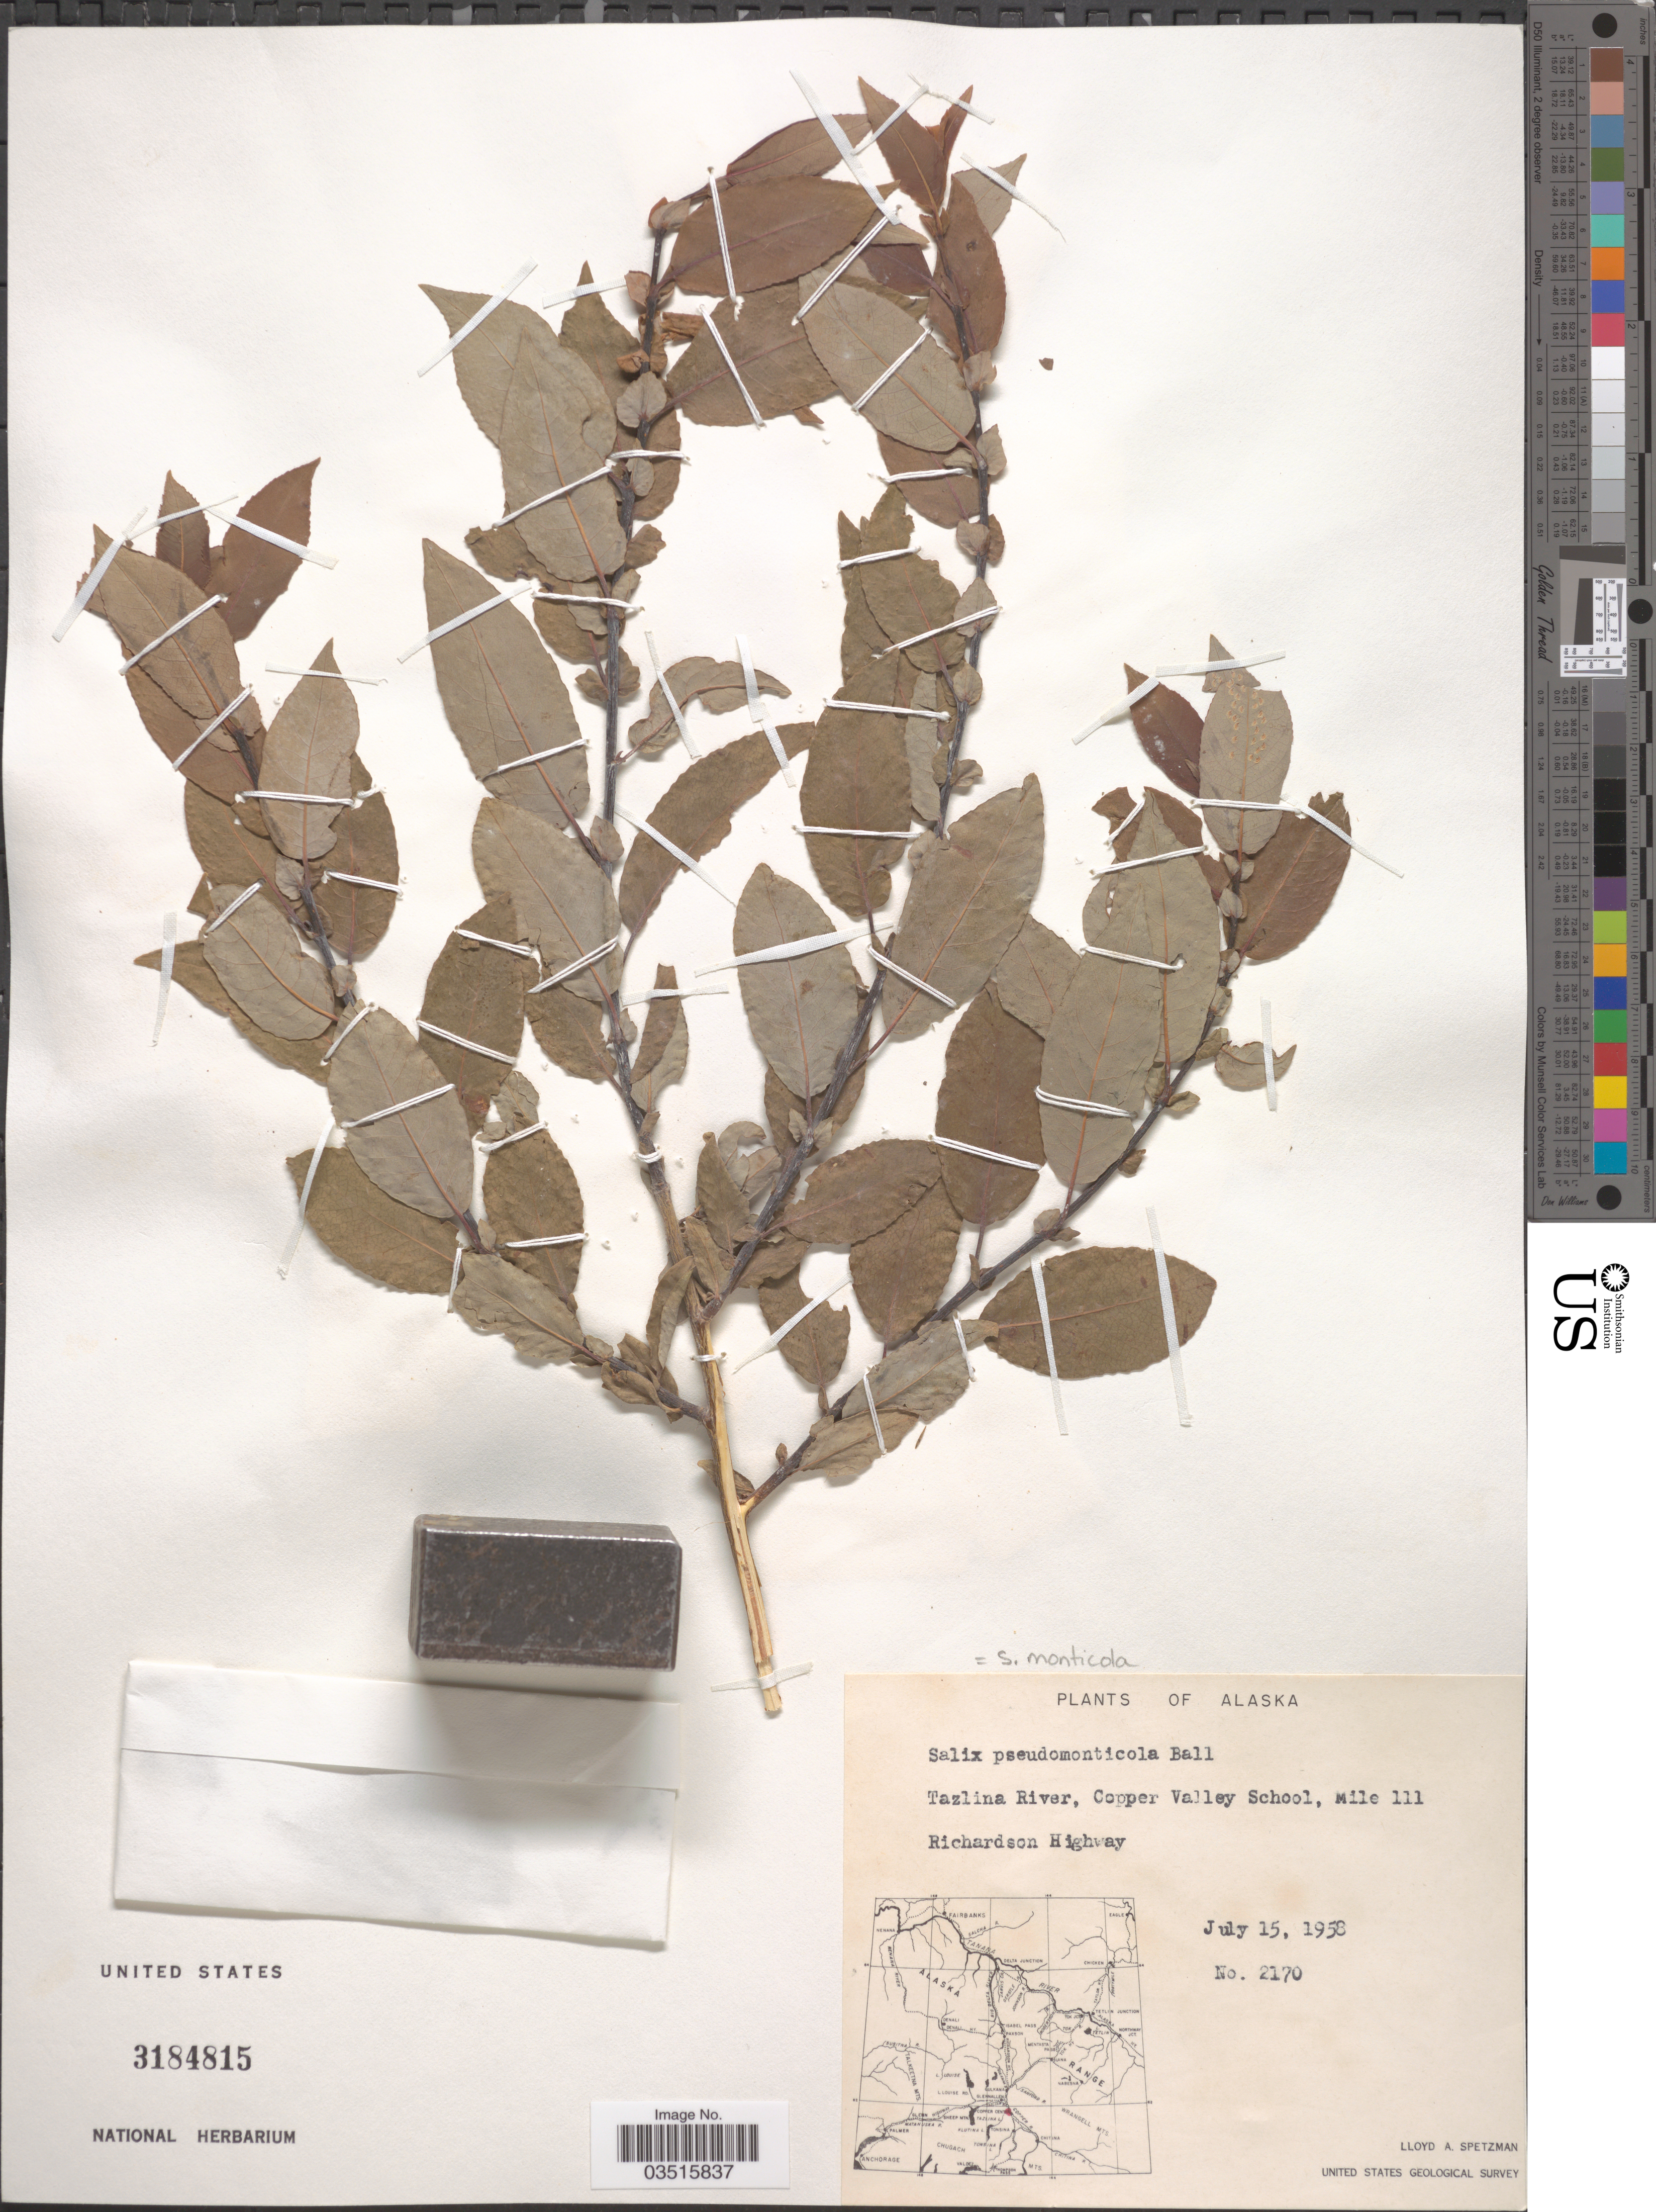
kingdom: Plantae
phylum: Tracheophyta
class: Magnoliopsida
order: Malpighiales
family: Salicaceae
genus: Salix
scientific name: Salix monticola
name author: Bebb.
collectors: L. Spetzman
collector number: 2170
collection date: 1958-07-15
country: United States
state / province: Alaska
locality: Tazlina River, Copper Valley School, Mile 111. Richardson Highway.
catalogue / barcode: US 3184815